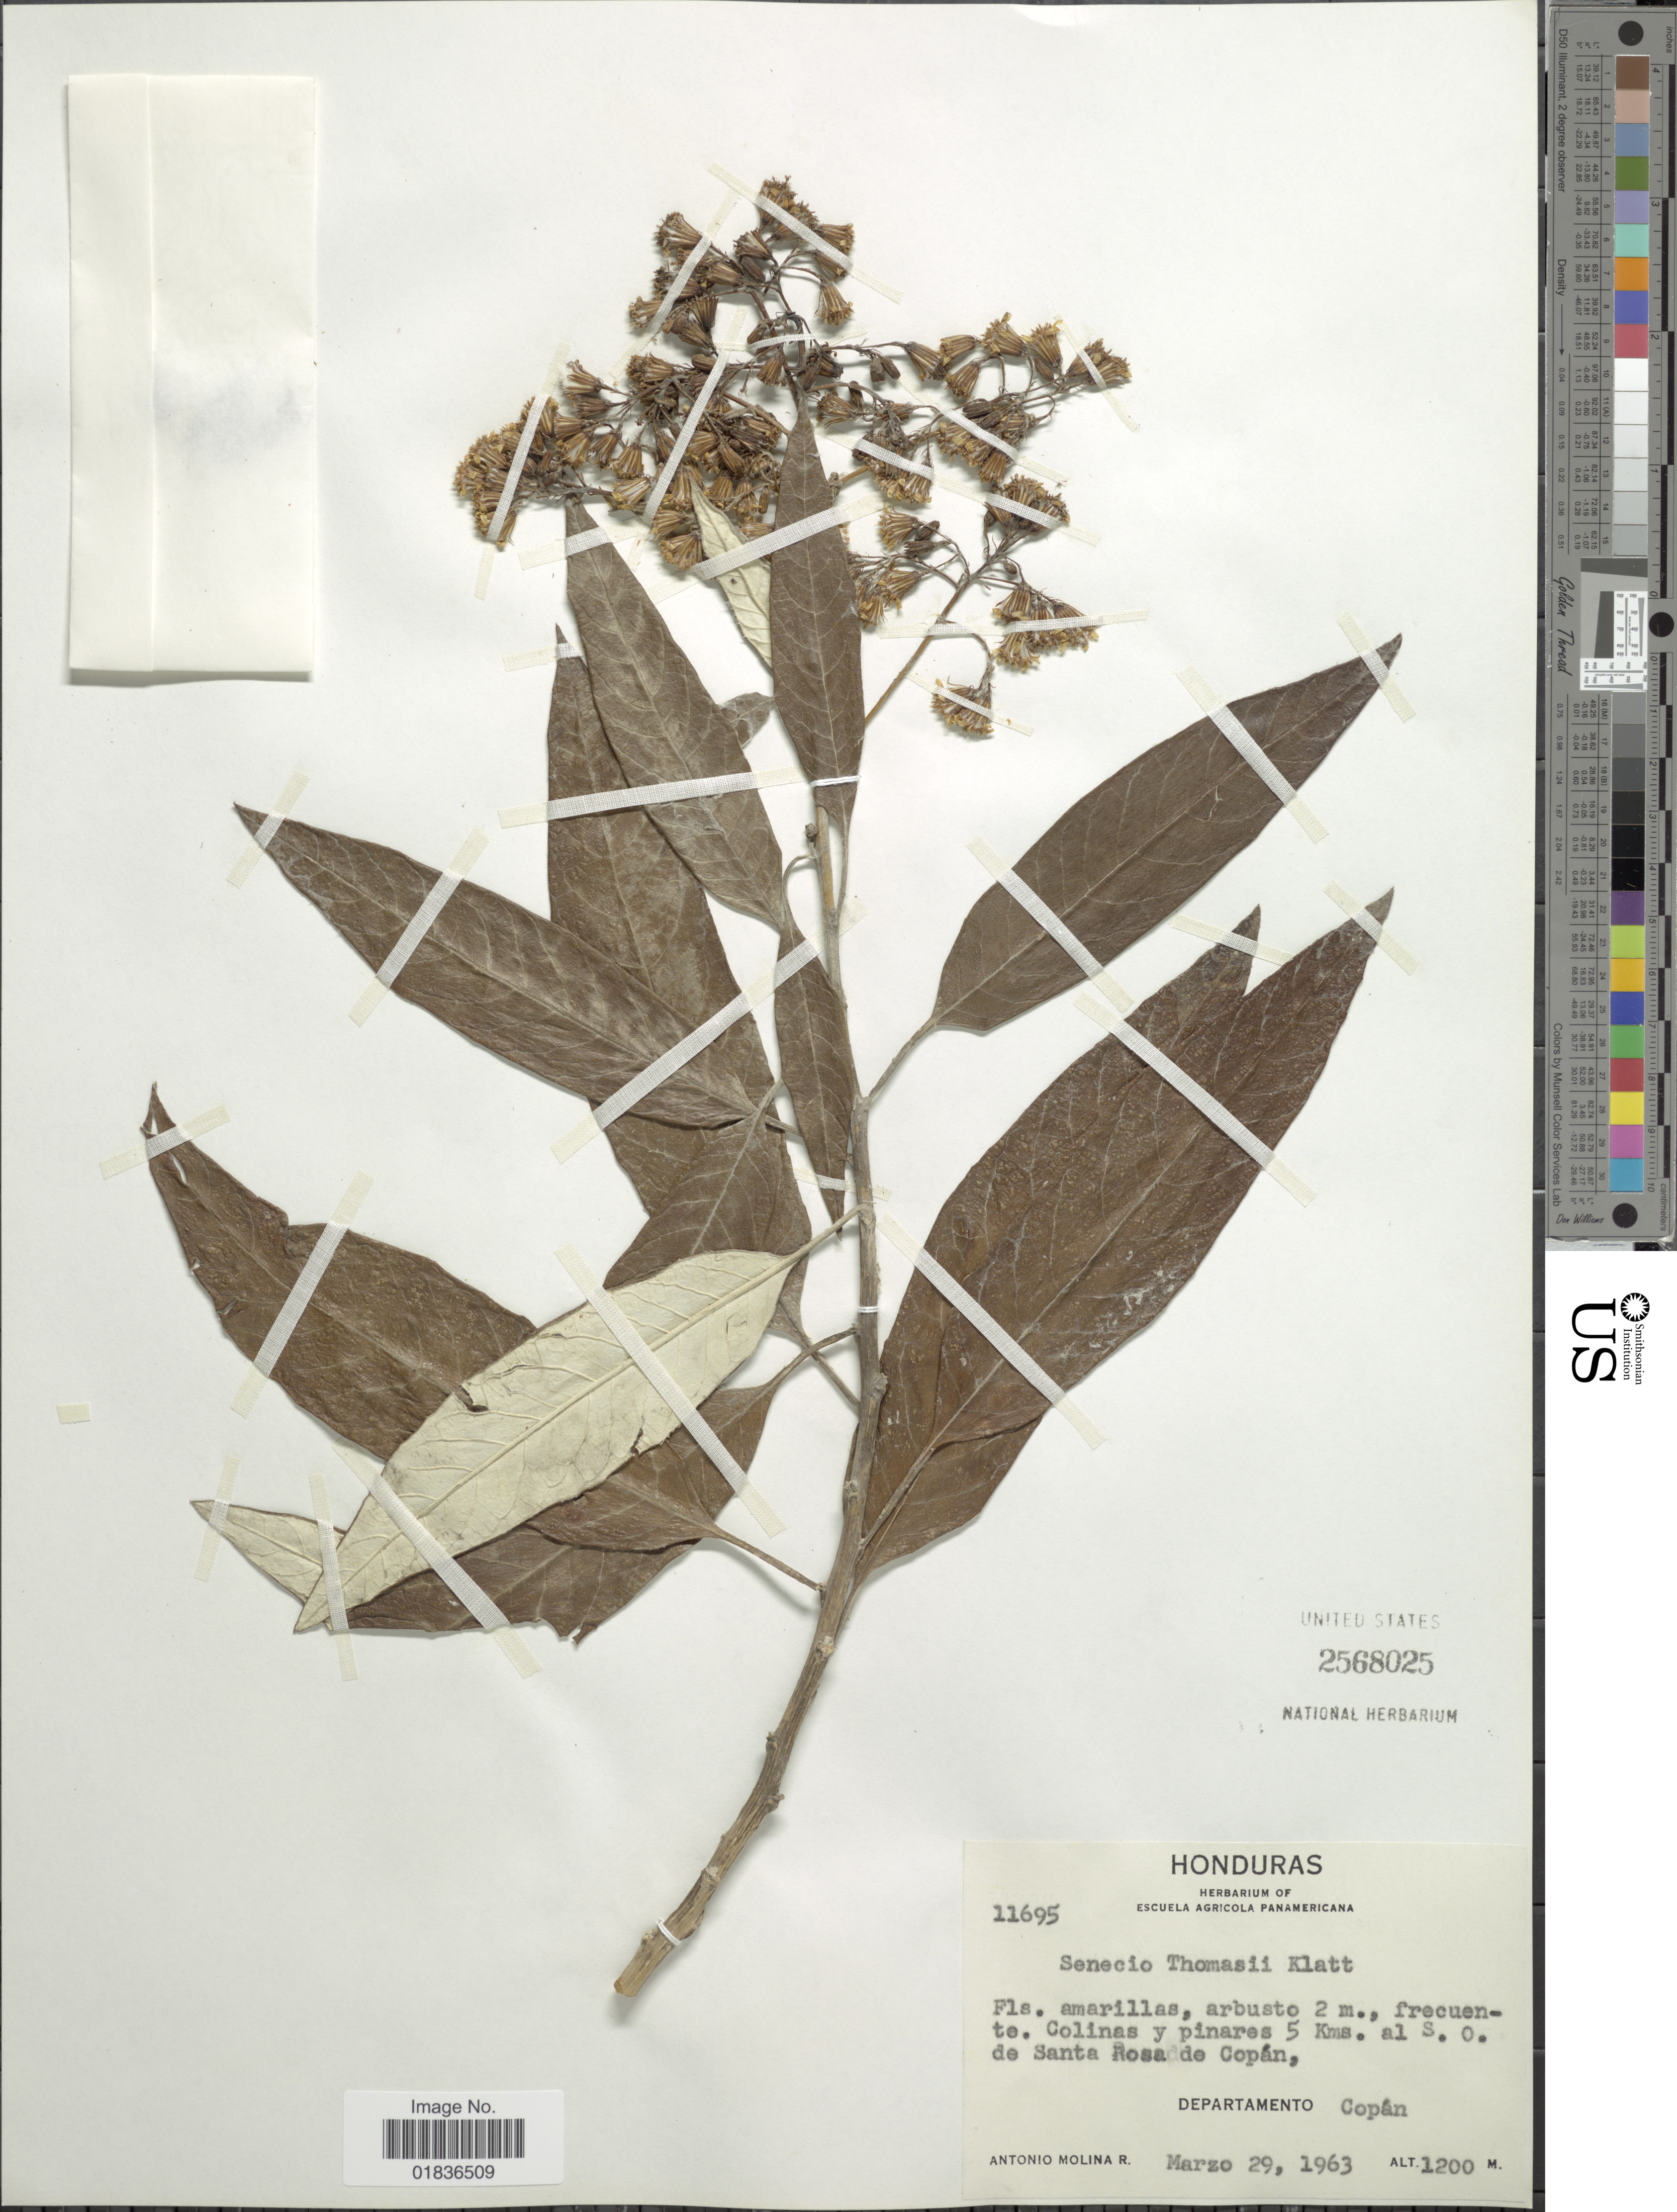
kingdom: Plantae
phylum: Tracheophyta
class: Magnoliopsida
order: Asterales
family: Asteraceae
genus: Senecio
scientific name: Senecio deppeanus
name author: Hemsl.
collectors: A. Molina R.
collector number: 11695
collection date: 1963-03-29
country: Honduras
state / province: Copán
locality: Colinas y pinares 5 Kms. al S.O. de Santa Rosa de Copan.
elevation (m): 1200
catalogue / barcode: US 2568025